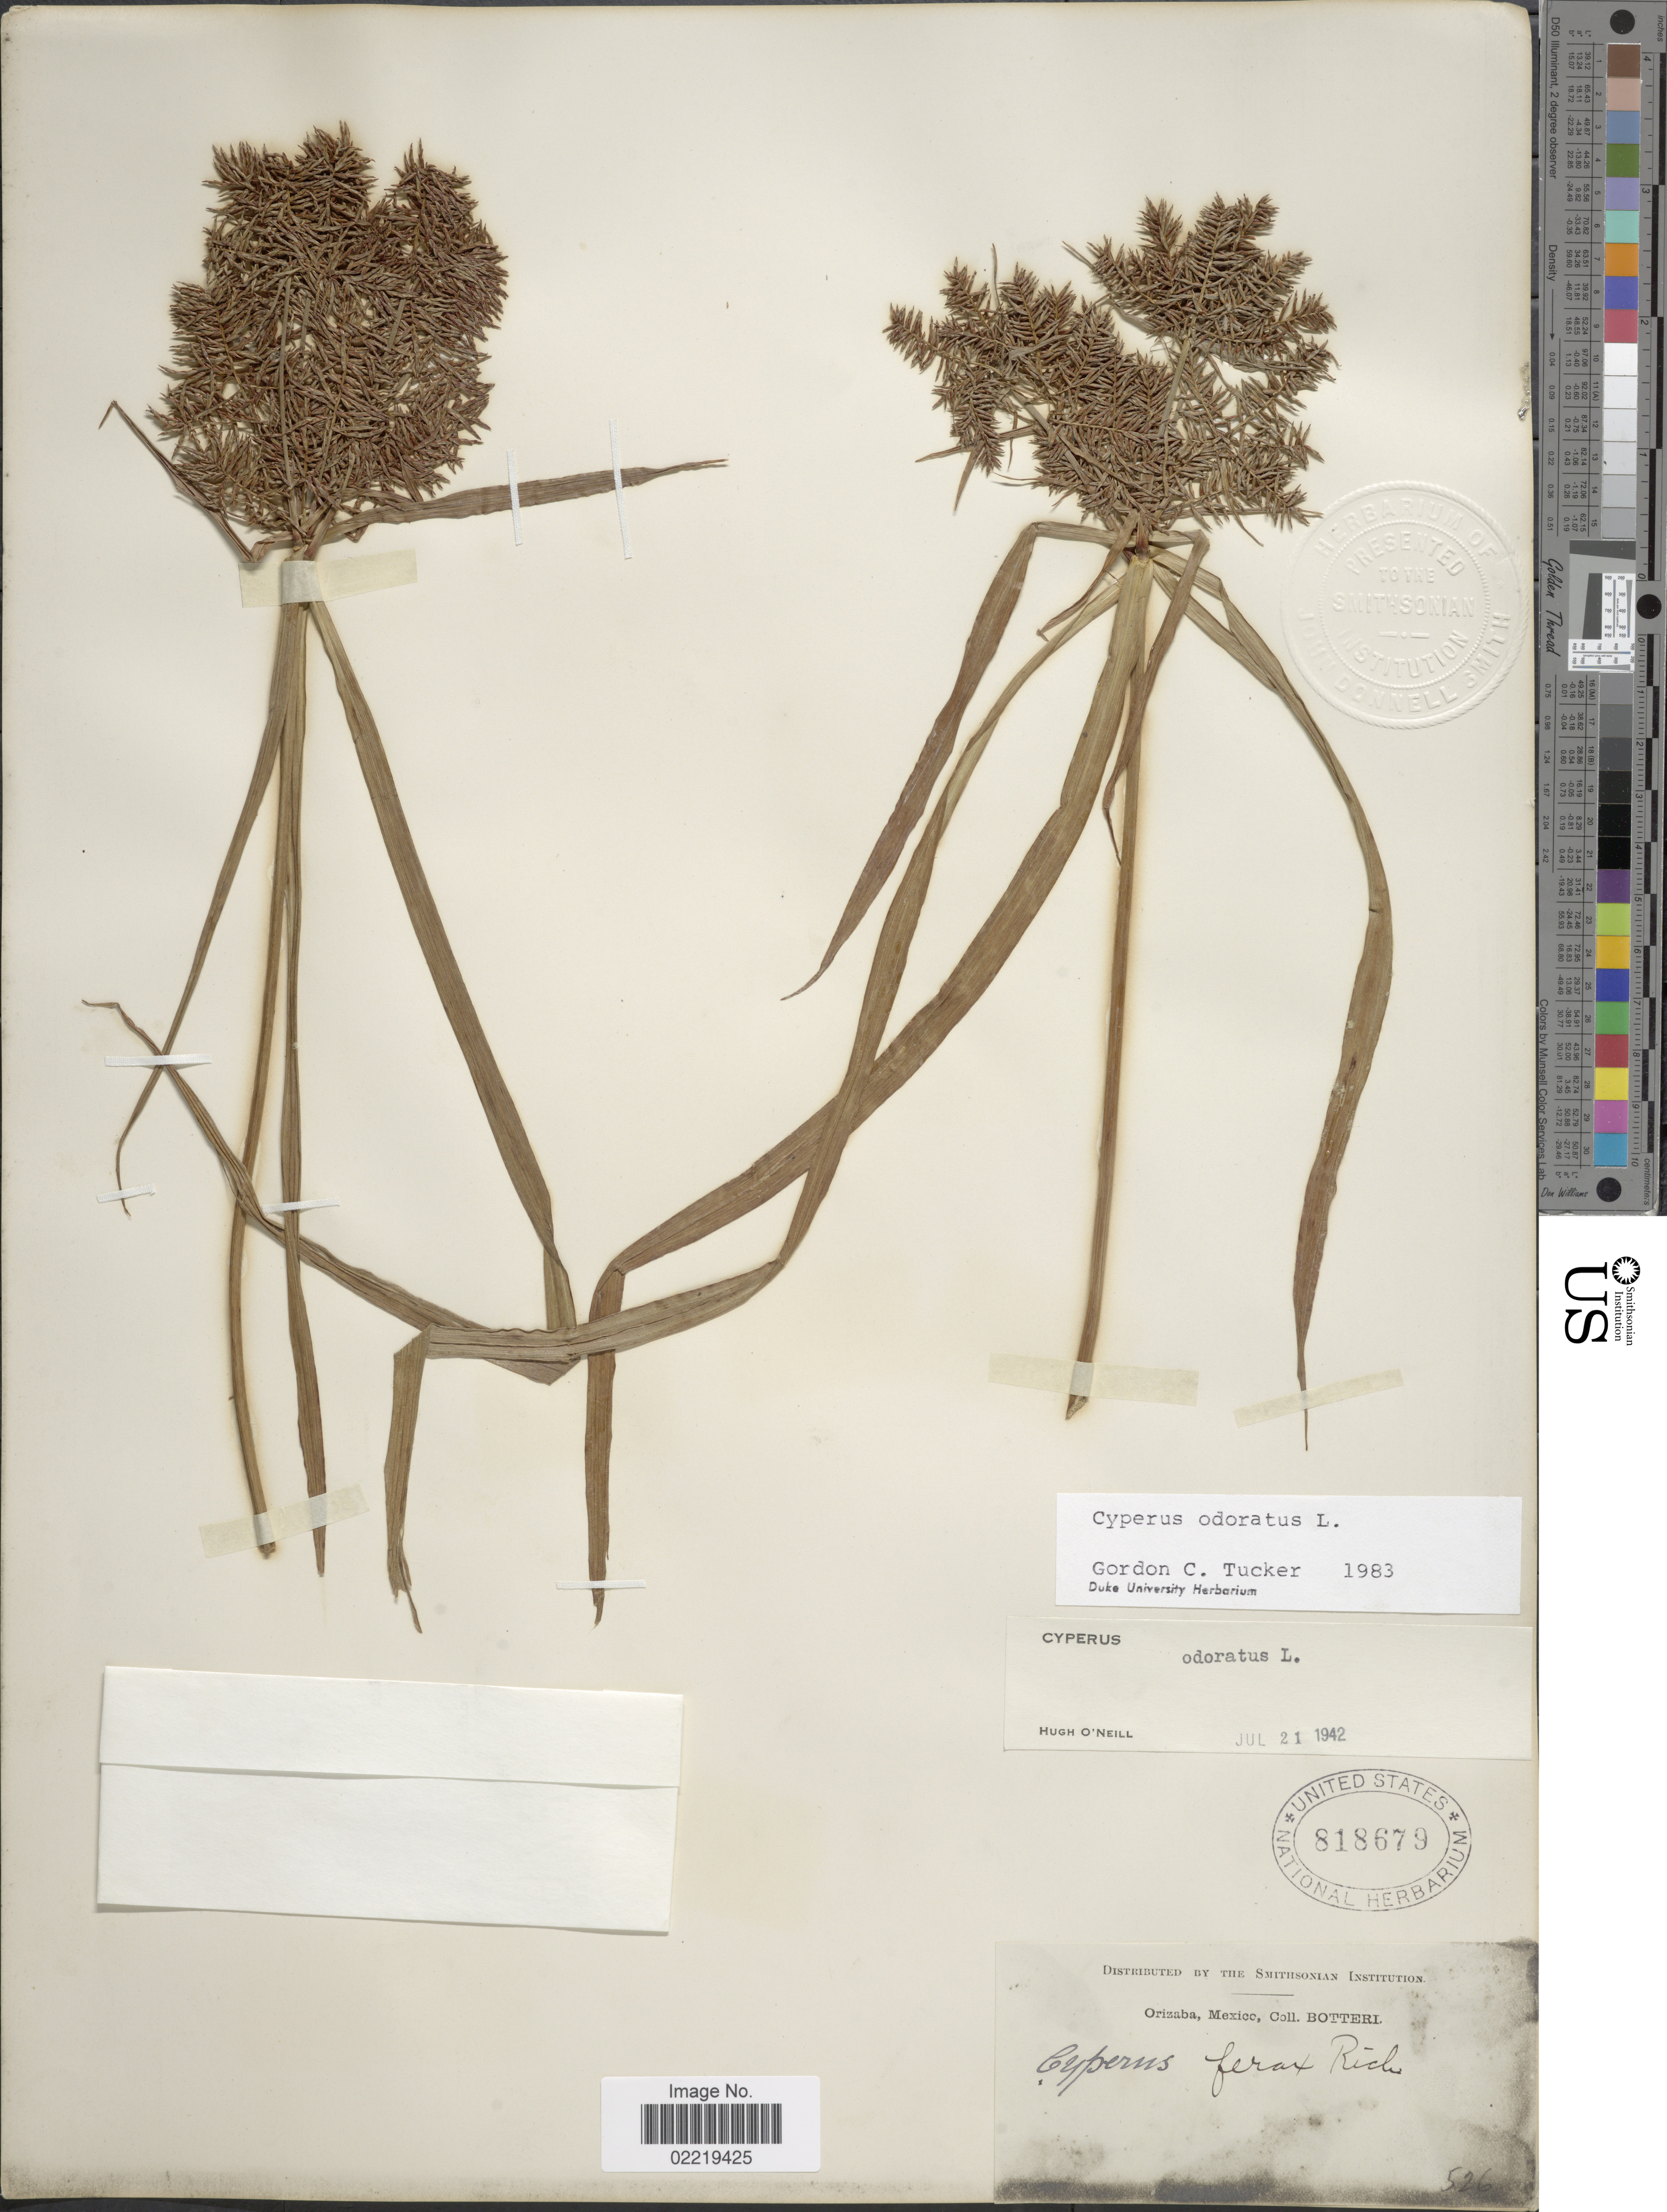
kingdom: Plantae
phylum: Tracheophyta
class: Liliopsida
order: Poales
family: Cyperaceae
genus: Cyperus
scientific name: Cyperus odoratus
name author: L.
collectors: -. Botteri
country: Mexico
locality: Orizaba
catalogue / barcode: US 818679